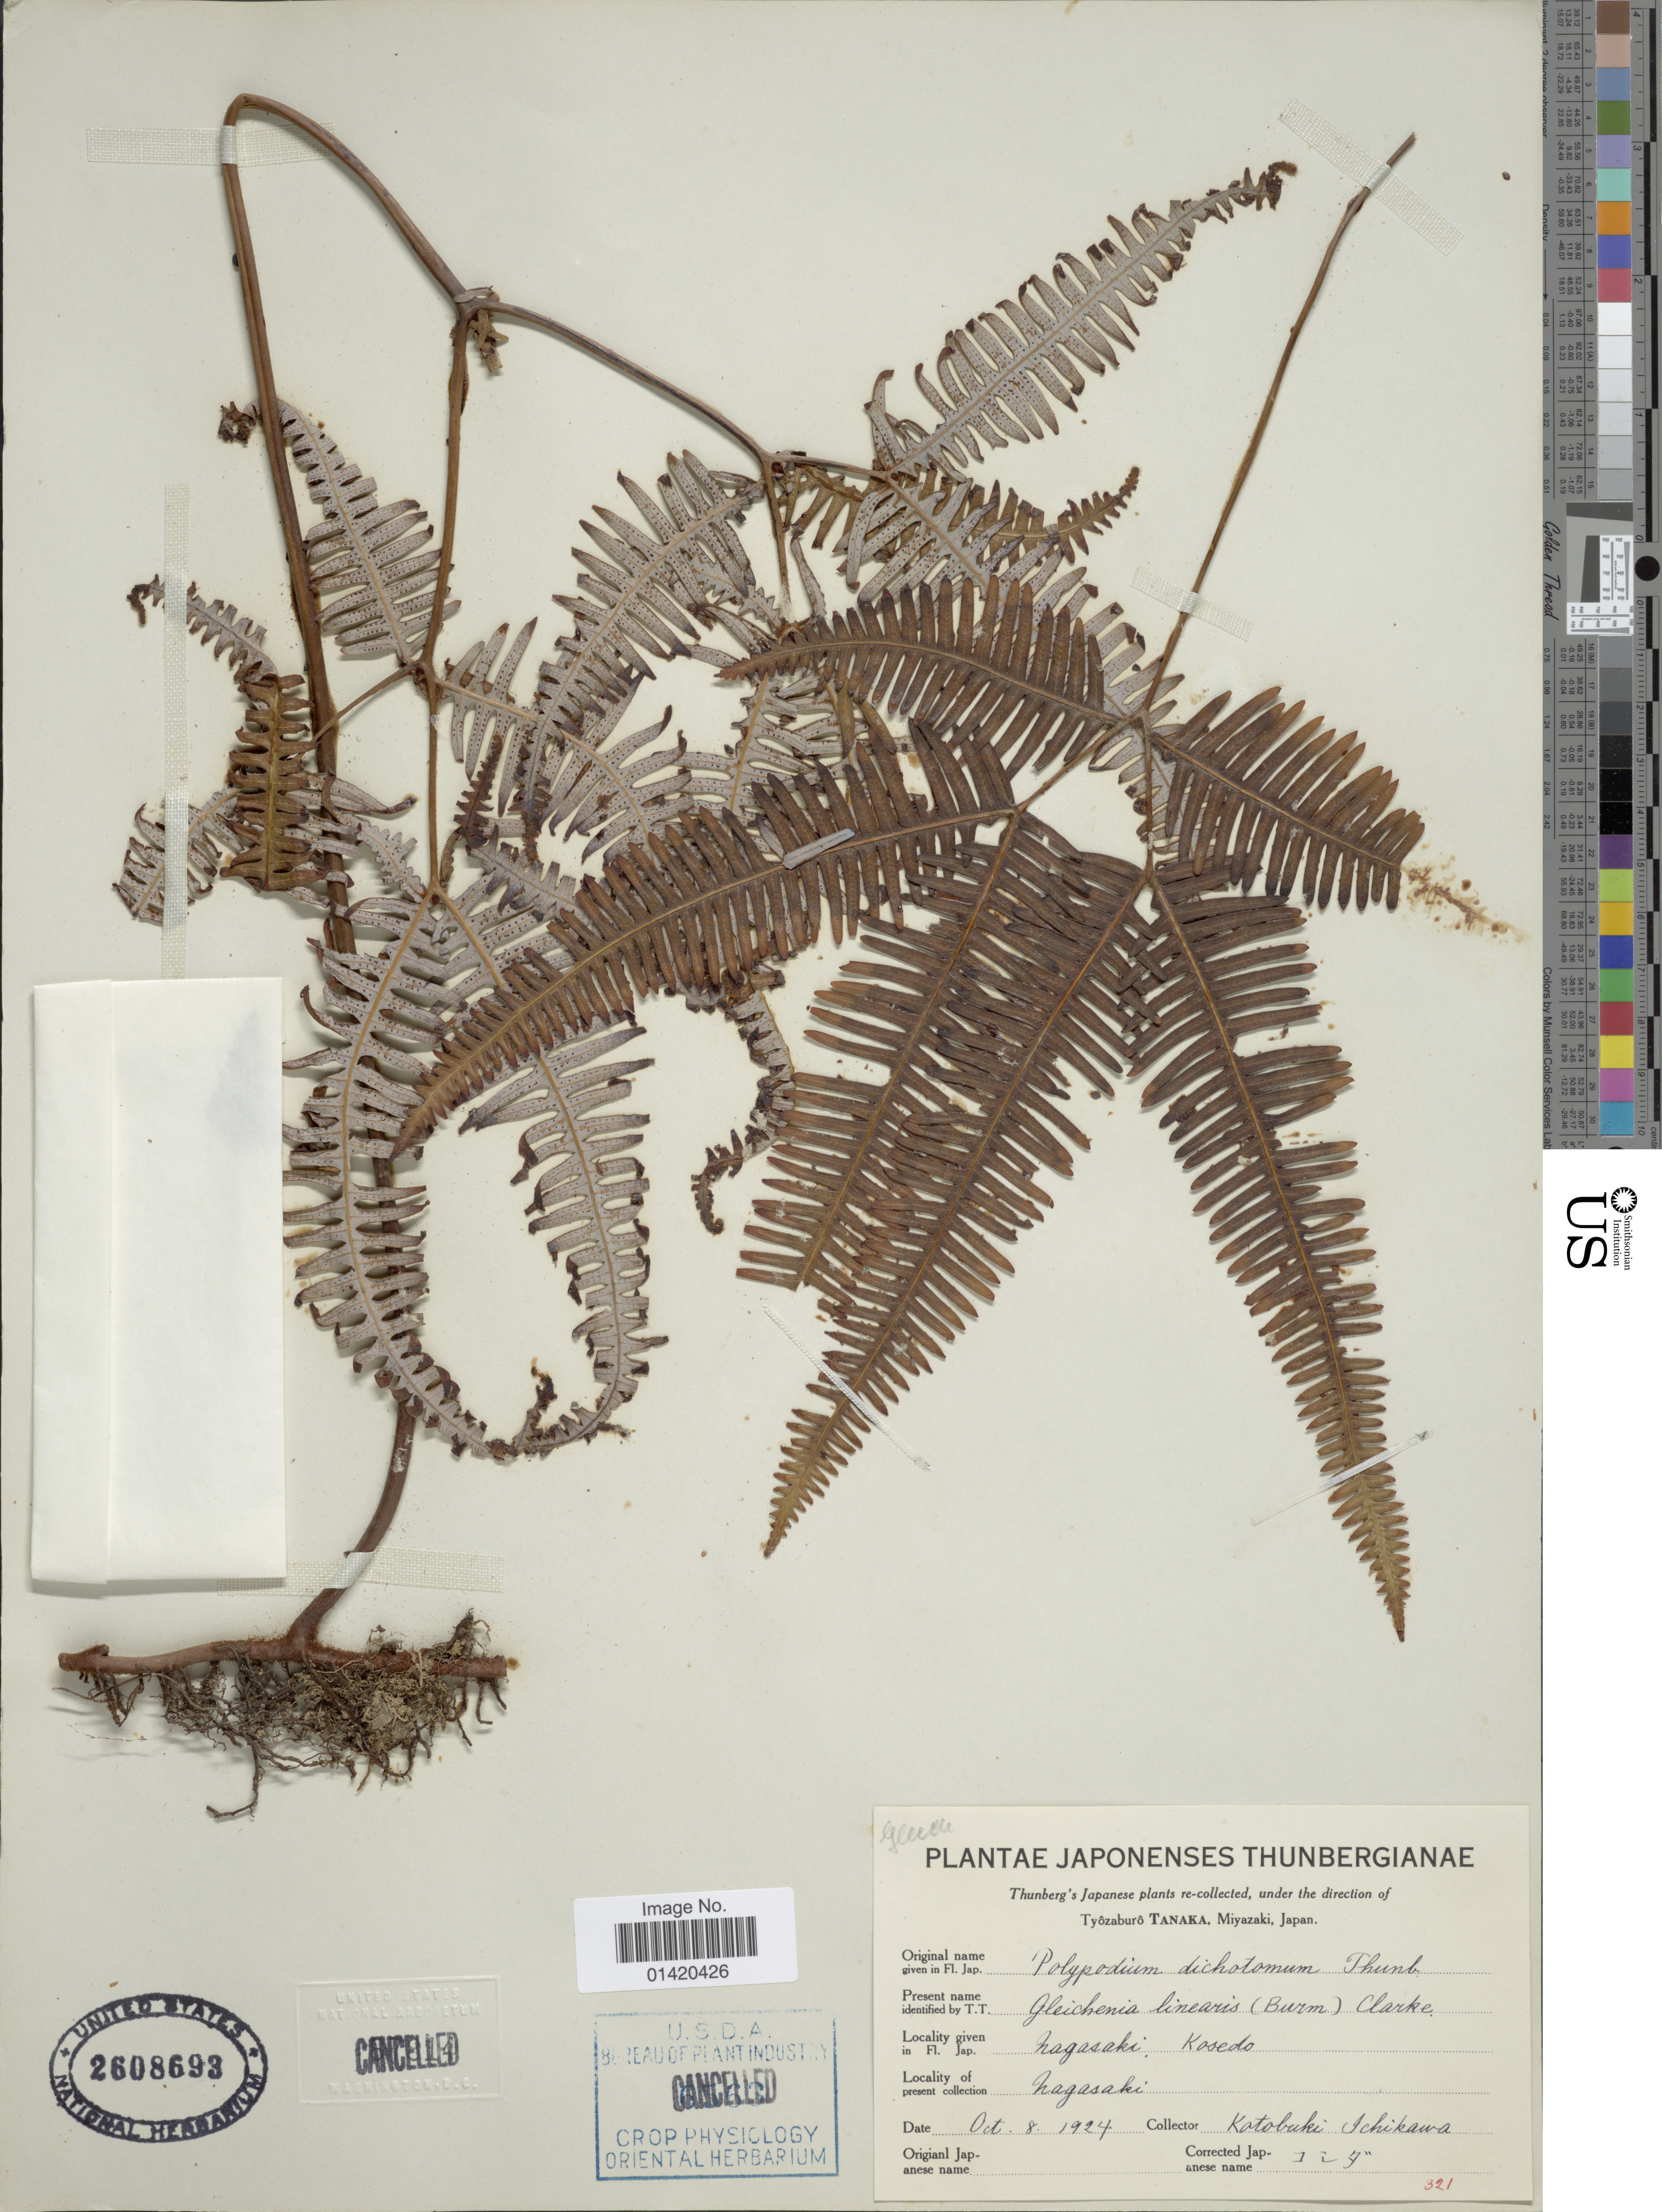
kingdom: Plantae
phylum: Tracheophyta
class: Polypodiopsida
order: Gleicheniales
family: Gleicheniaceae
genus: Dicranopteris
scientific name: Dicranopteris linearis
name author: (Burm. f.) Underw.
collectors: K. Ichikawa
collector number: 124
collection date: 1924-10-08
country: Japan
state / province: Nagasaki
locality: Tyôzaburà, Tanaka, Miyazaki, Nagasaki: Kosedo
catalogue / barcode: US 2608693